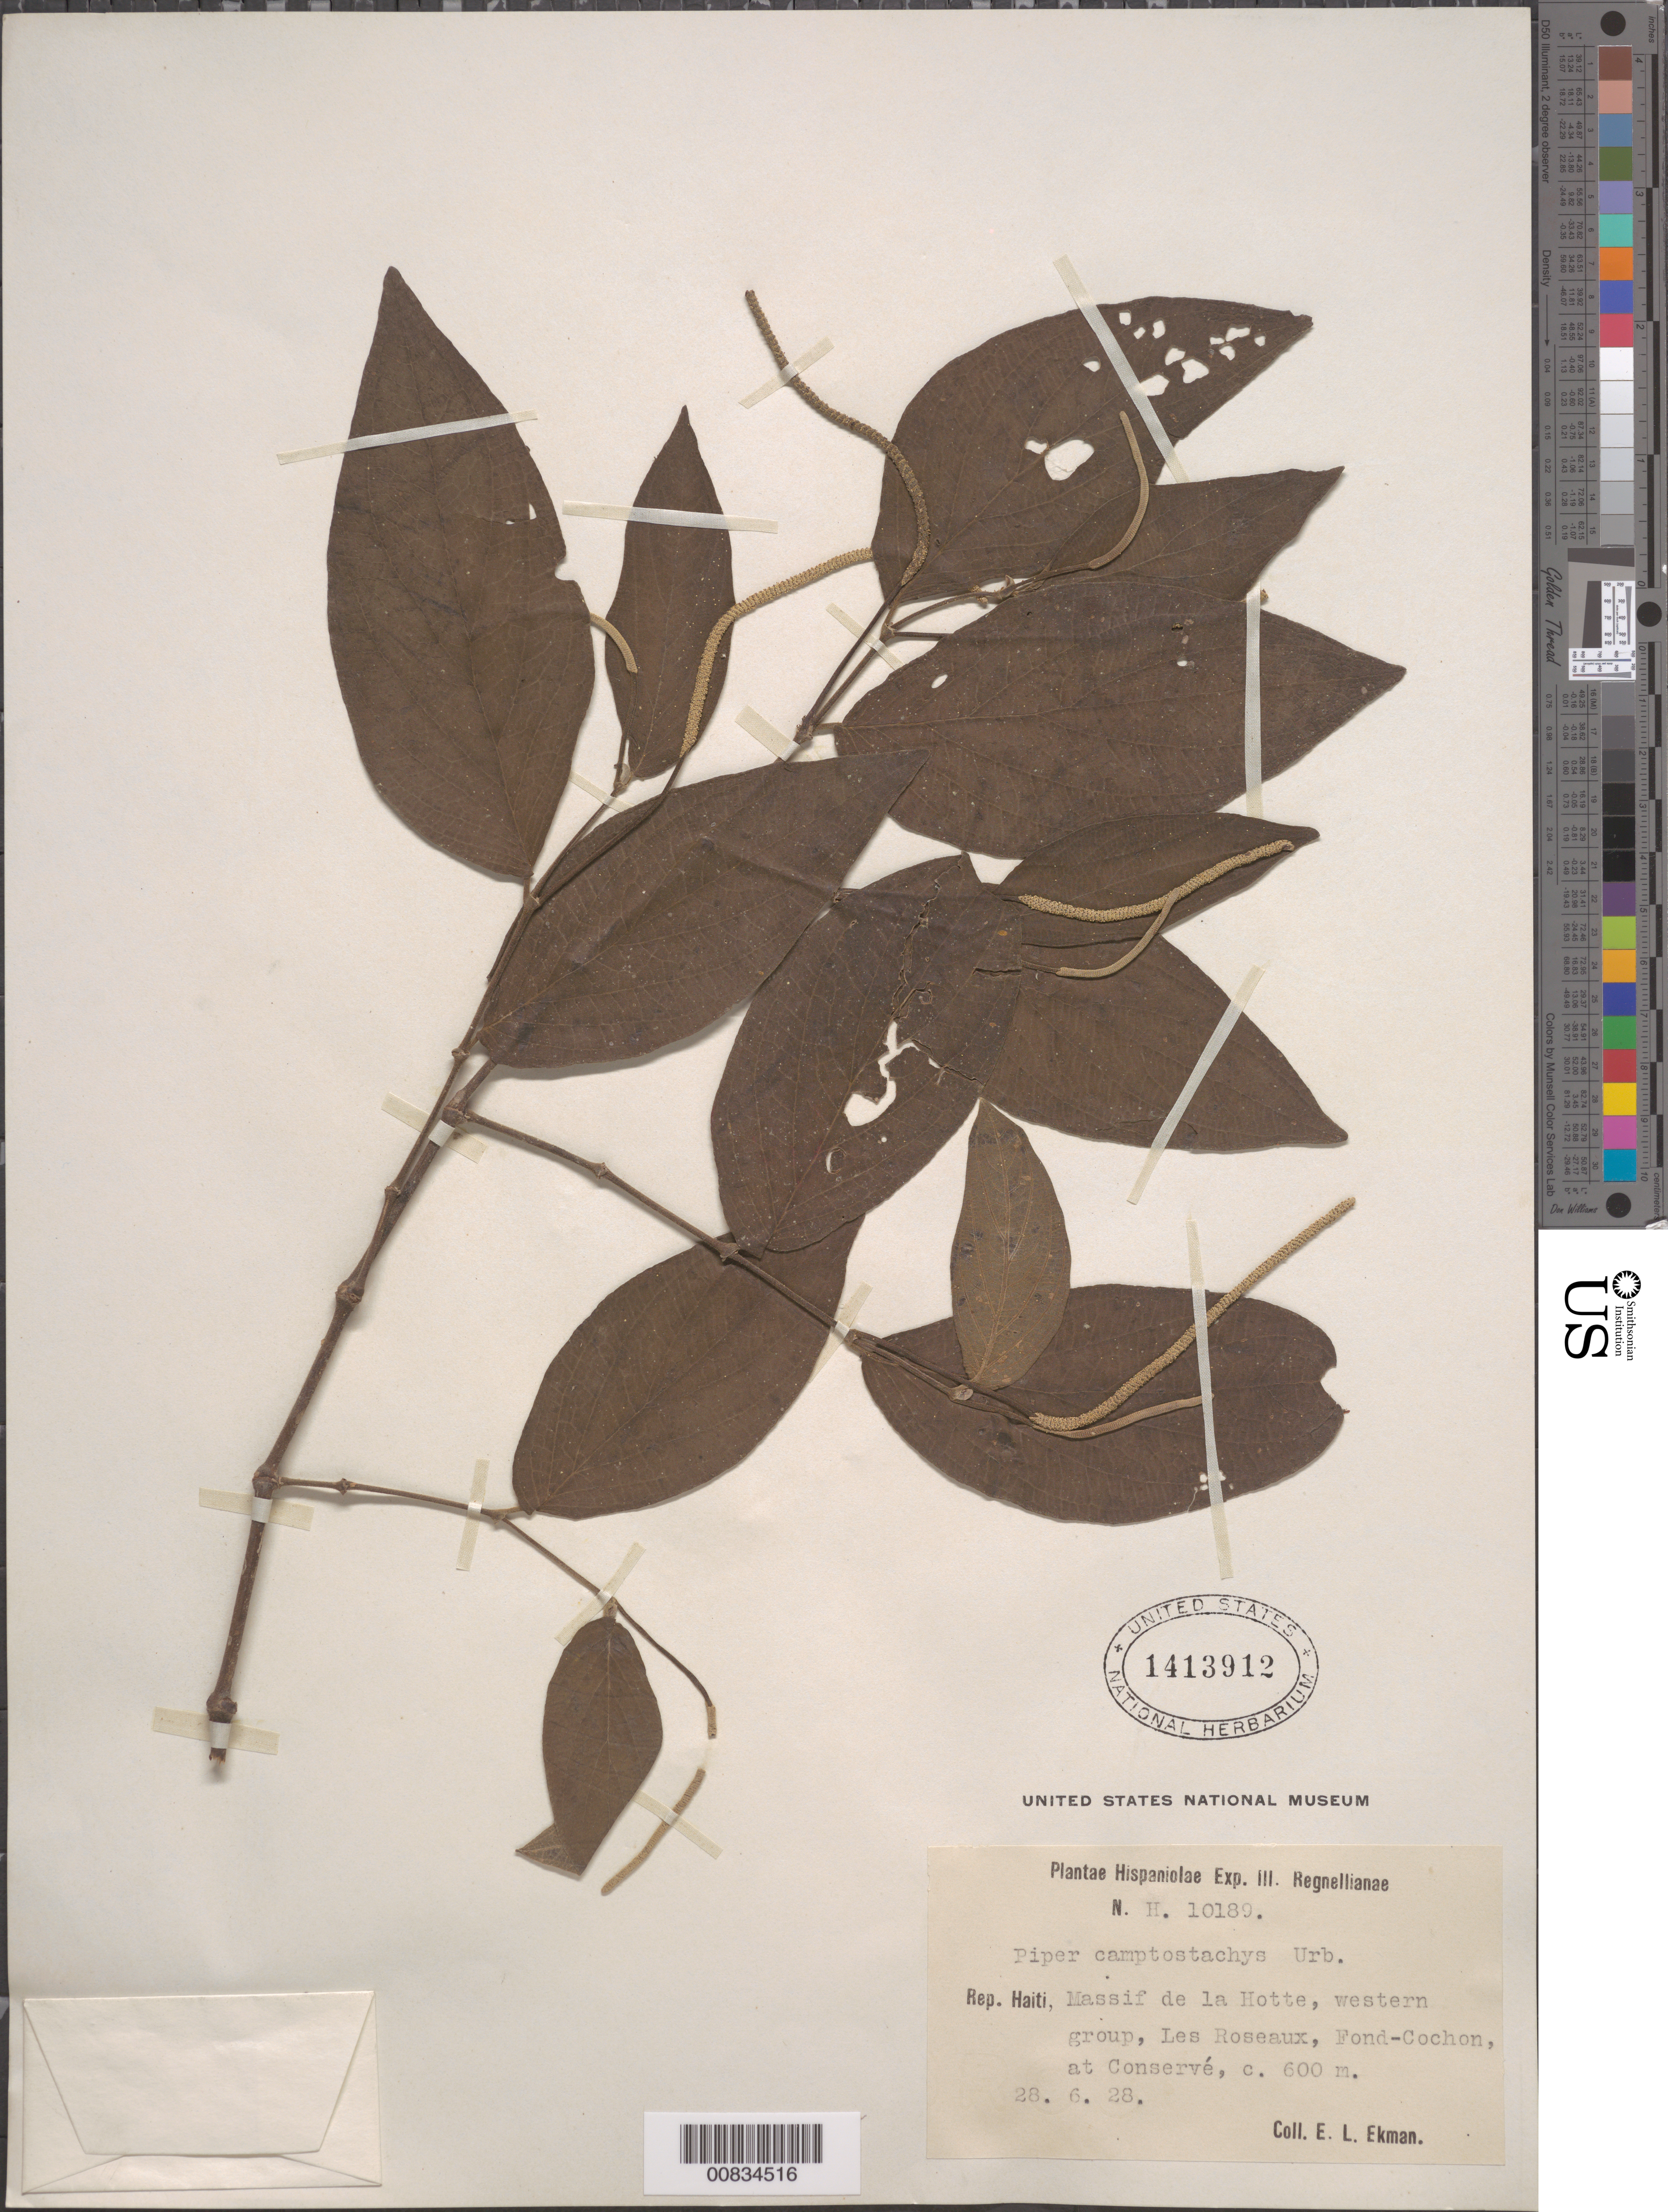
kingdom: Plantae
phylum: Tracheophyta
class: Magnoliopsida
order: Piperales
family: Piperaceae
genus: Piper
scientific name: Piper camptostachys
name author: Urb.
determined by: Ekman, E. L.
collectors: E. L. Ekman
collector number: H 10189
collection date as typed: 28 Jun 1928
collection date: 1928-06-28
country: Haiti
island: Hispaniola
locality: Massif de la Hotte, western group, Les Roseaux, Fond-Cochon, at Conservé.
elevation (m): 600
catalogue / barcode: US 1413912